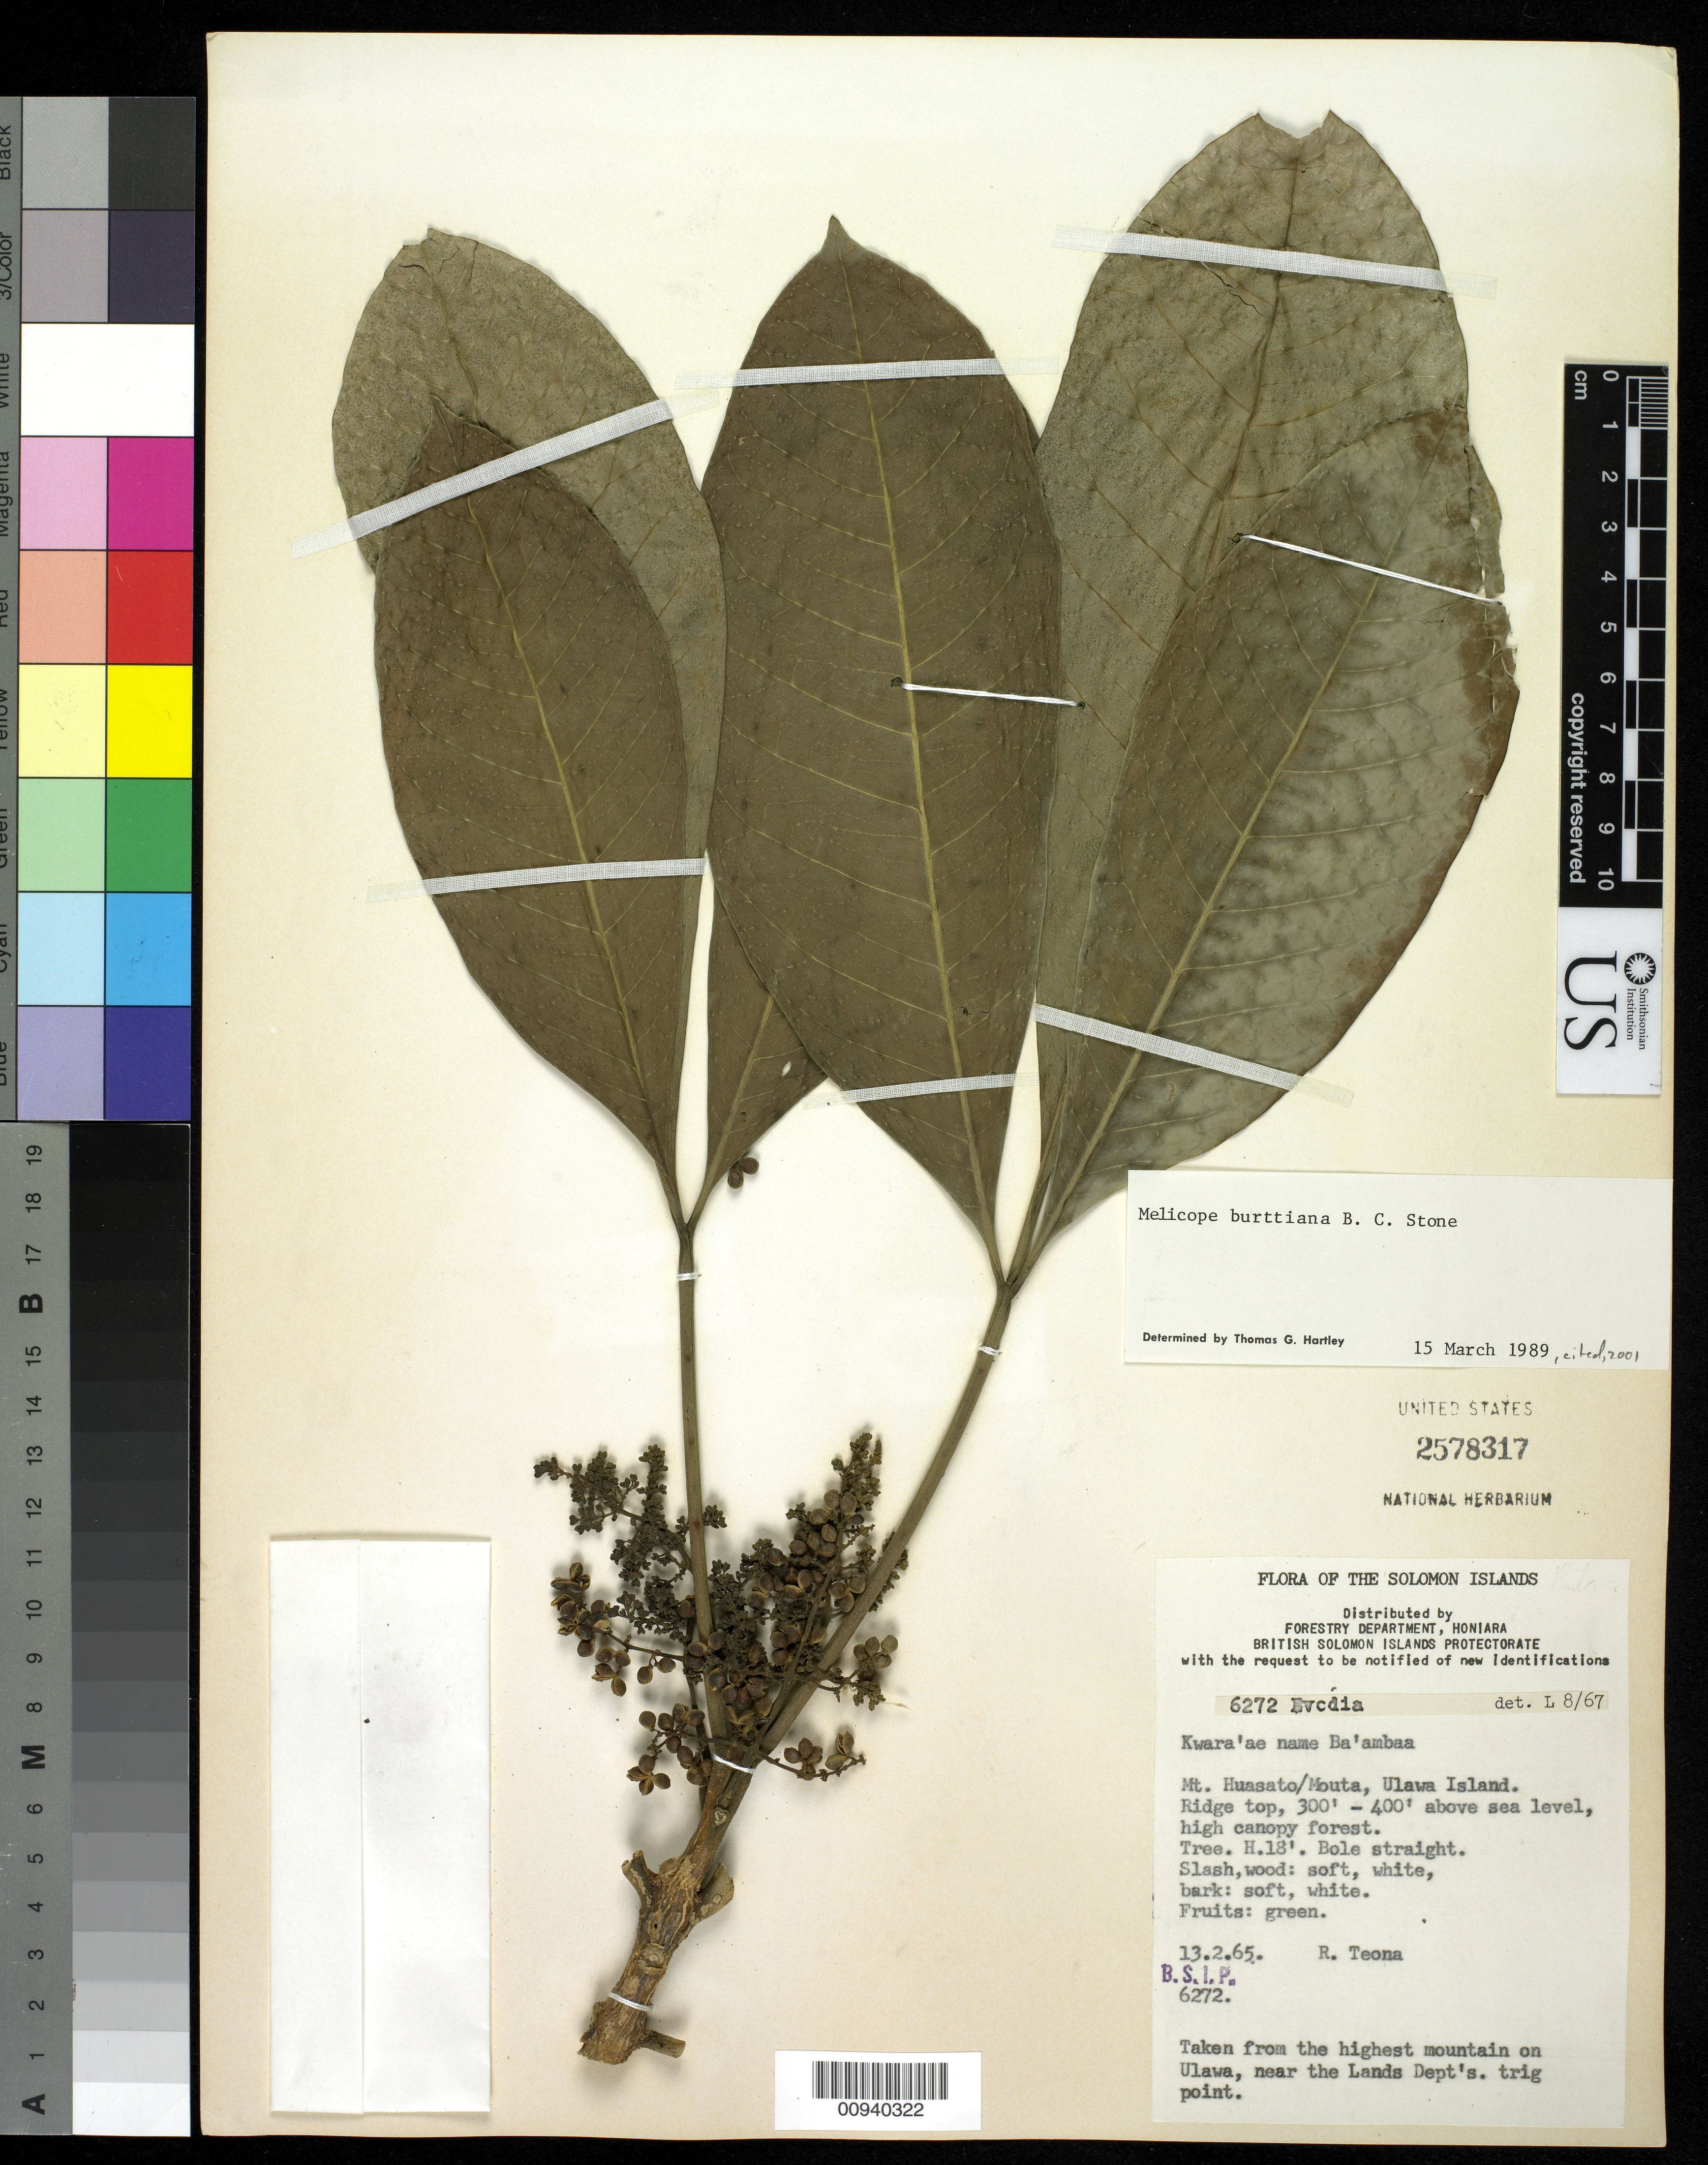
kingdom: Plantae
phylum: Tracheophyta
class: Magnoliopsida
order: Sapindales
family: Rutaceae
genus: Melicope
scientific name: Melicope burttiana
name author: B.C. Stone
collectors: R. Teona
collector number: BSIP 6272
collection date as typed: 13 Feb 1965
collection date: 1965-02-13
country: Solomon Islands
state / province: Makira-Ulawa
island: Ulawa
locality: Mt. Huasato/Mouta, taken from the highest mountain on Ulawa, near the Lands Dept's. trig point.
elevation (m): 91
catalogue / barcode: US 2578317